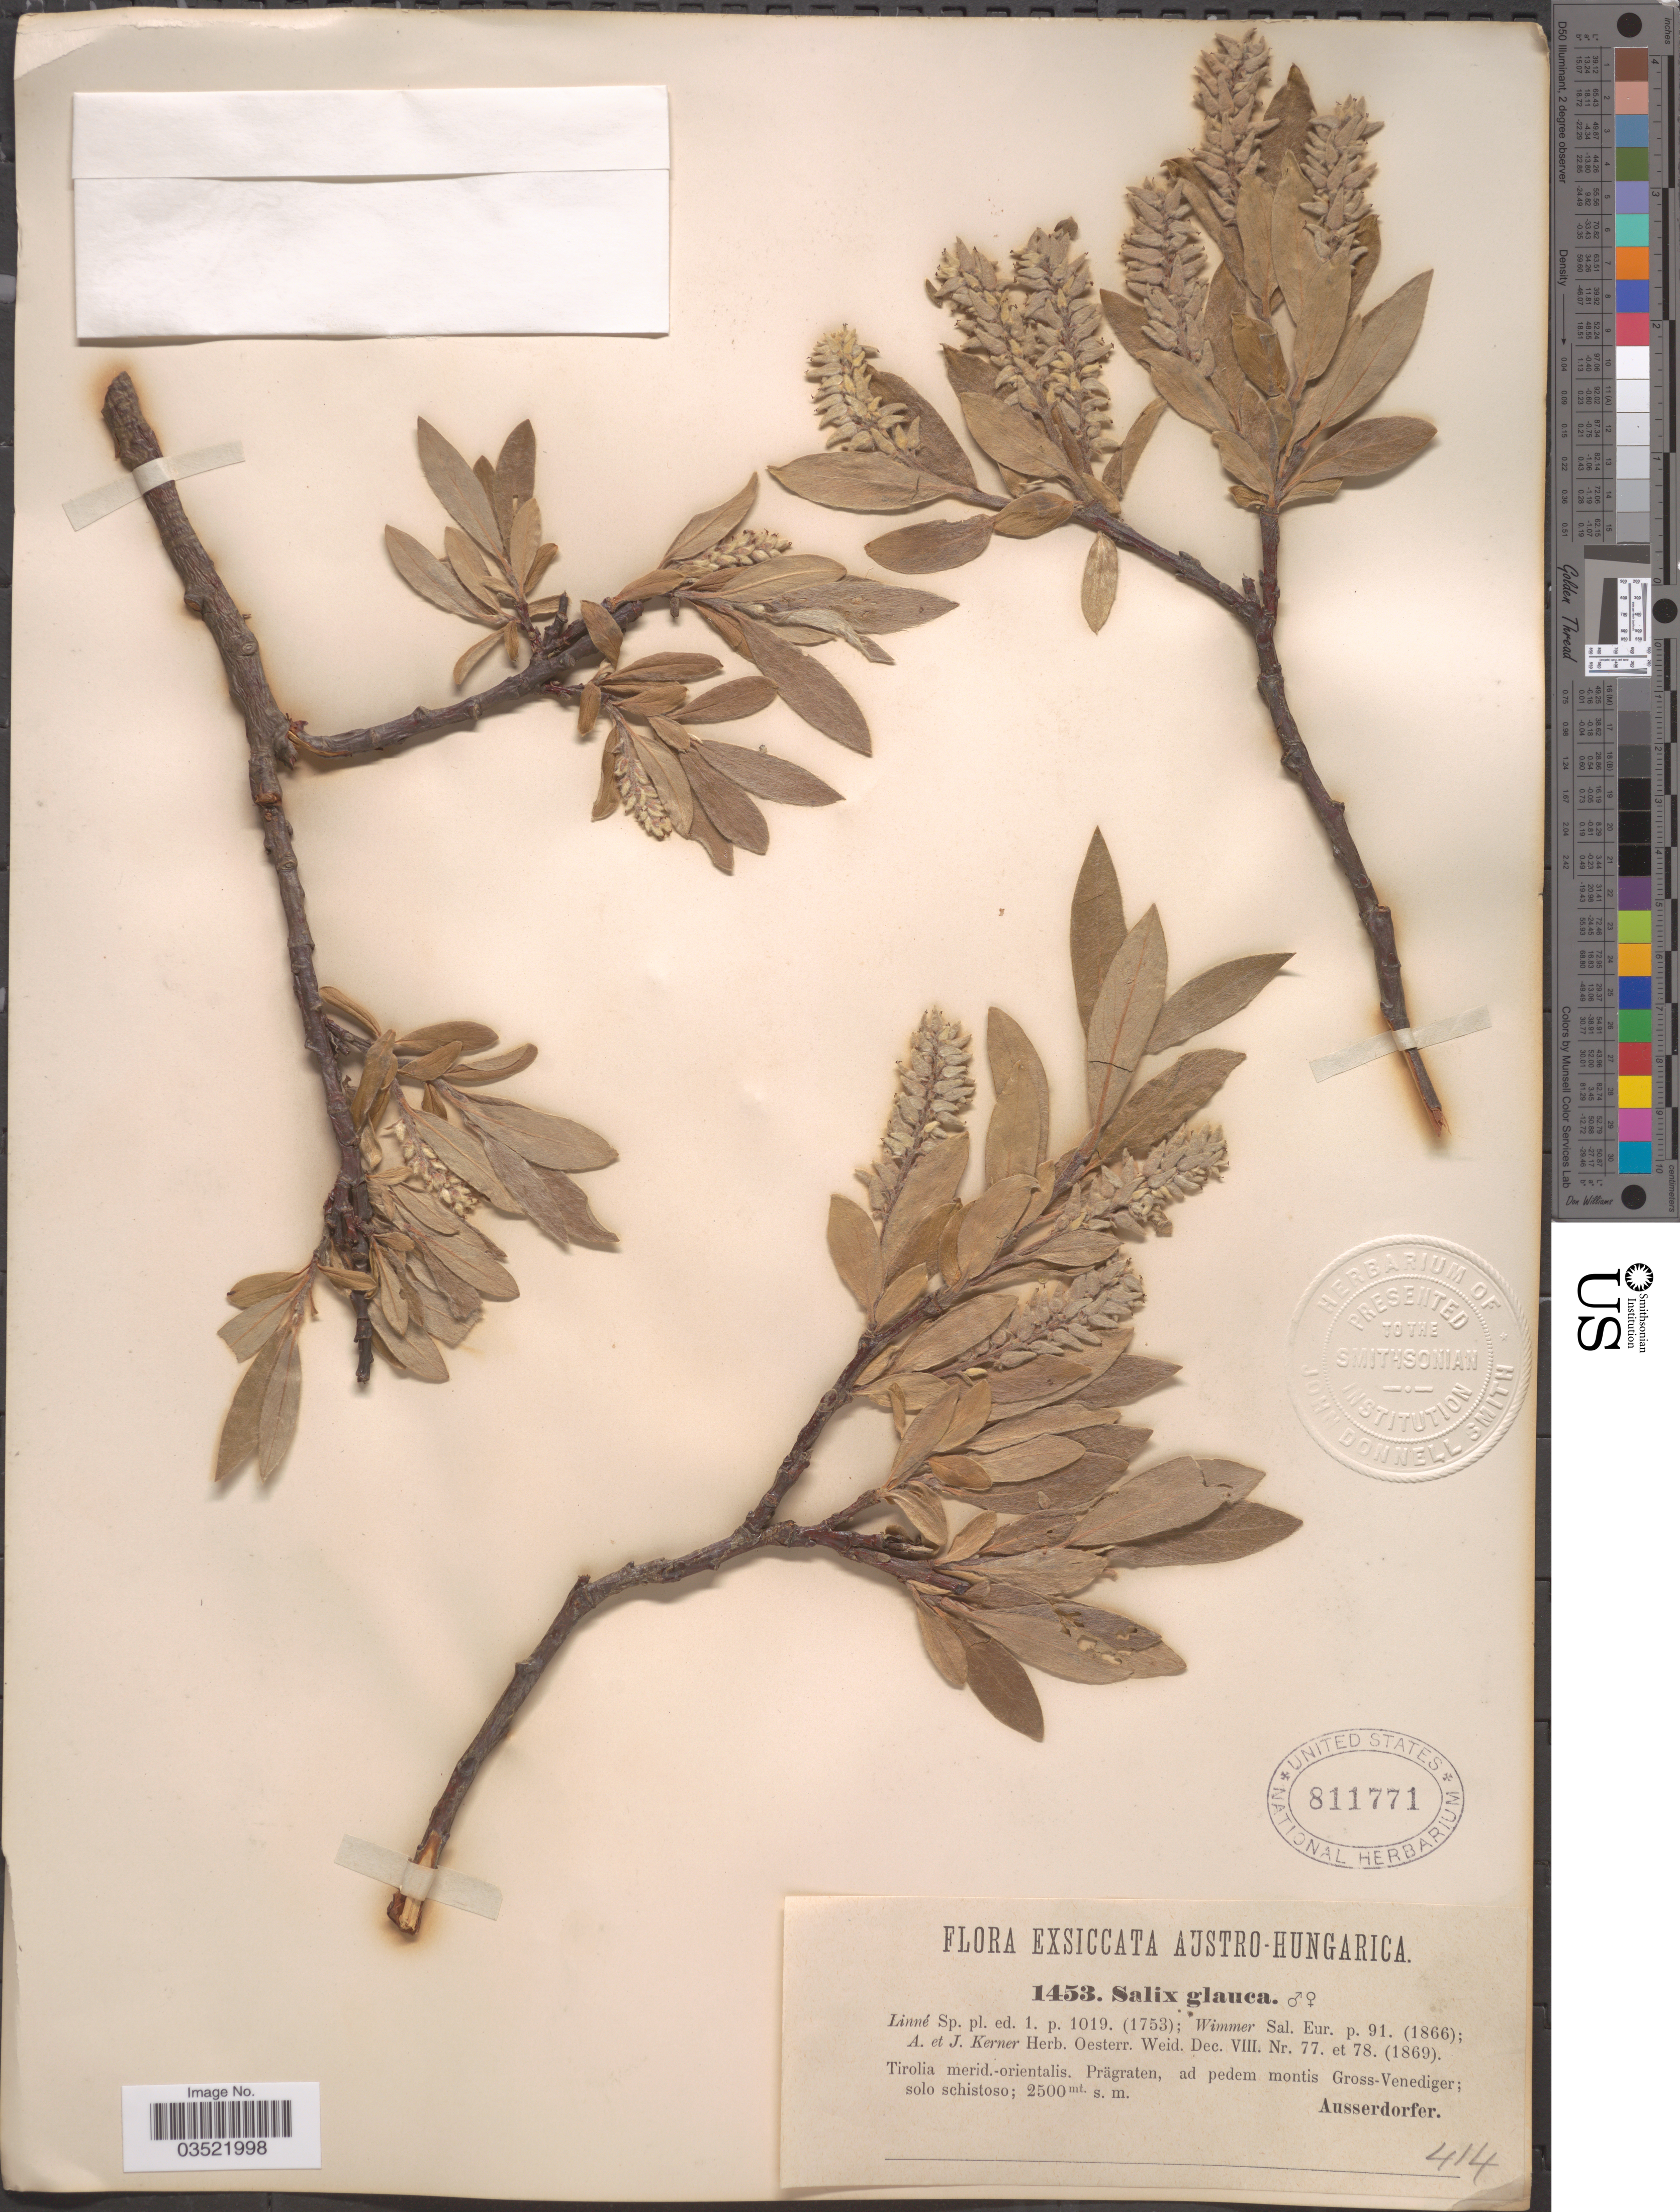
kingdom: Plantae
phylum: Tracheophyta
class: Magnoliopsida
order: Malpighiales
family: Salicaceae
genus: Salix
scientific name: Salix glauca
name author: L.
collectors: Ausserdorfer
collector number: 1453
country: Austria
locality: Austro-Hungarica. Tirolia merid.-orientalis. Prägraten, ad pedem montis Gross-Vendiger.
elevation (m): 2500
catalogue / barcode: US 811771